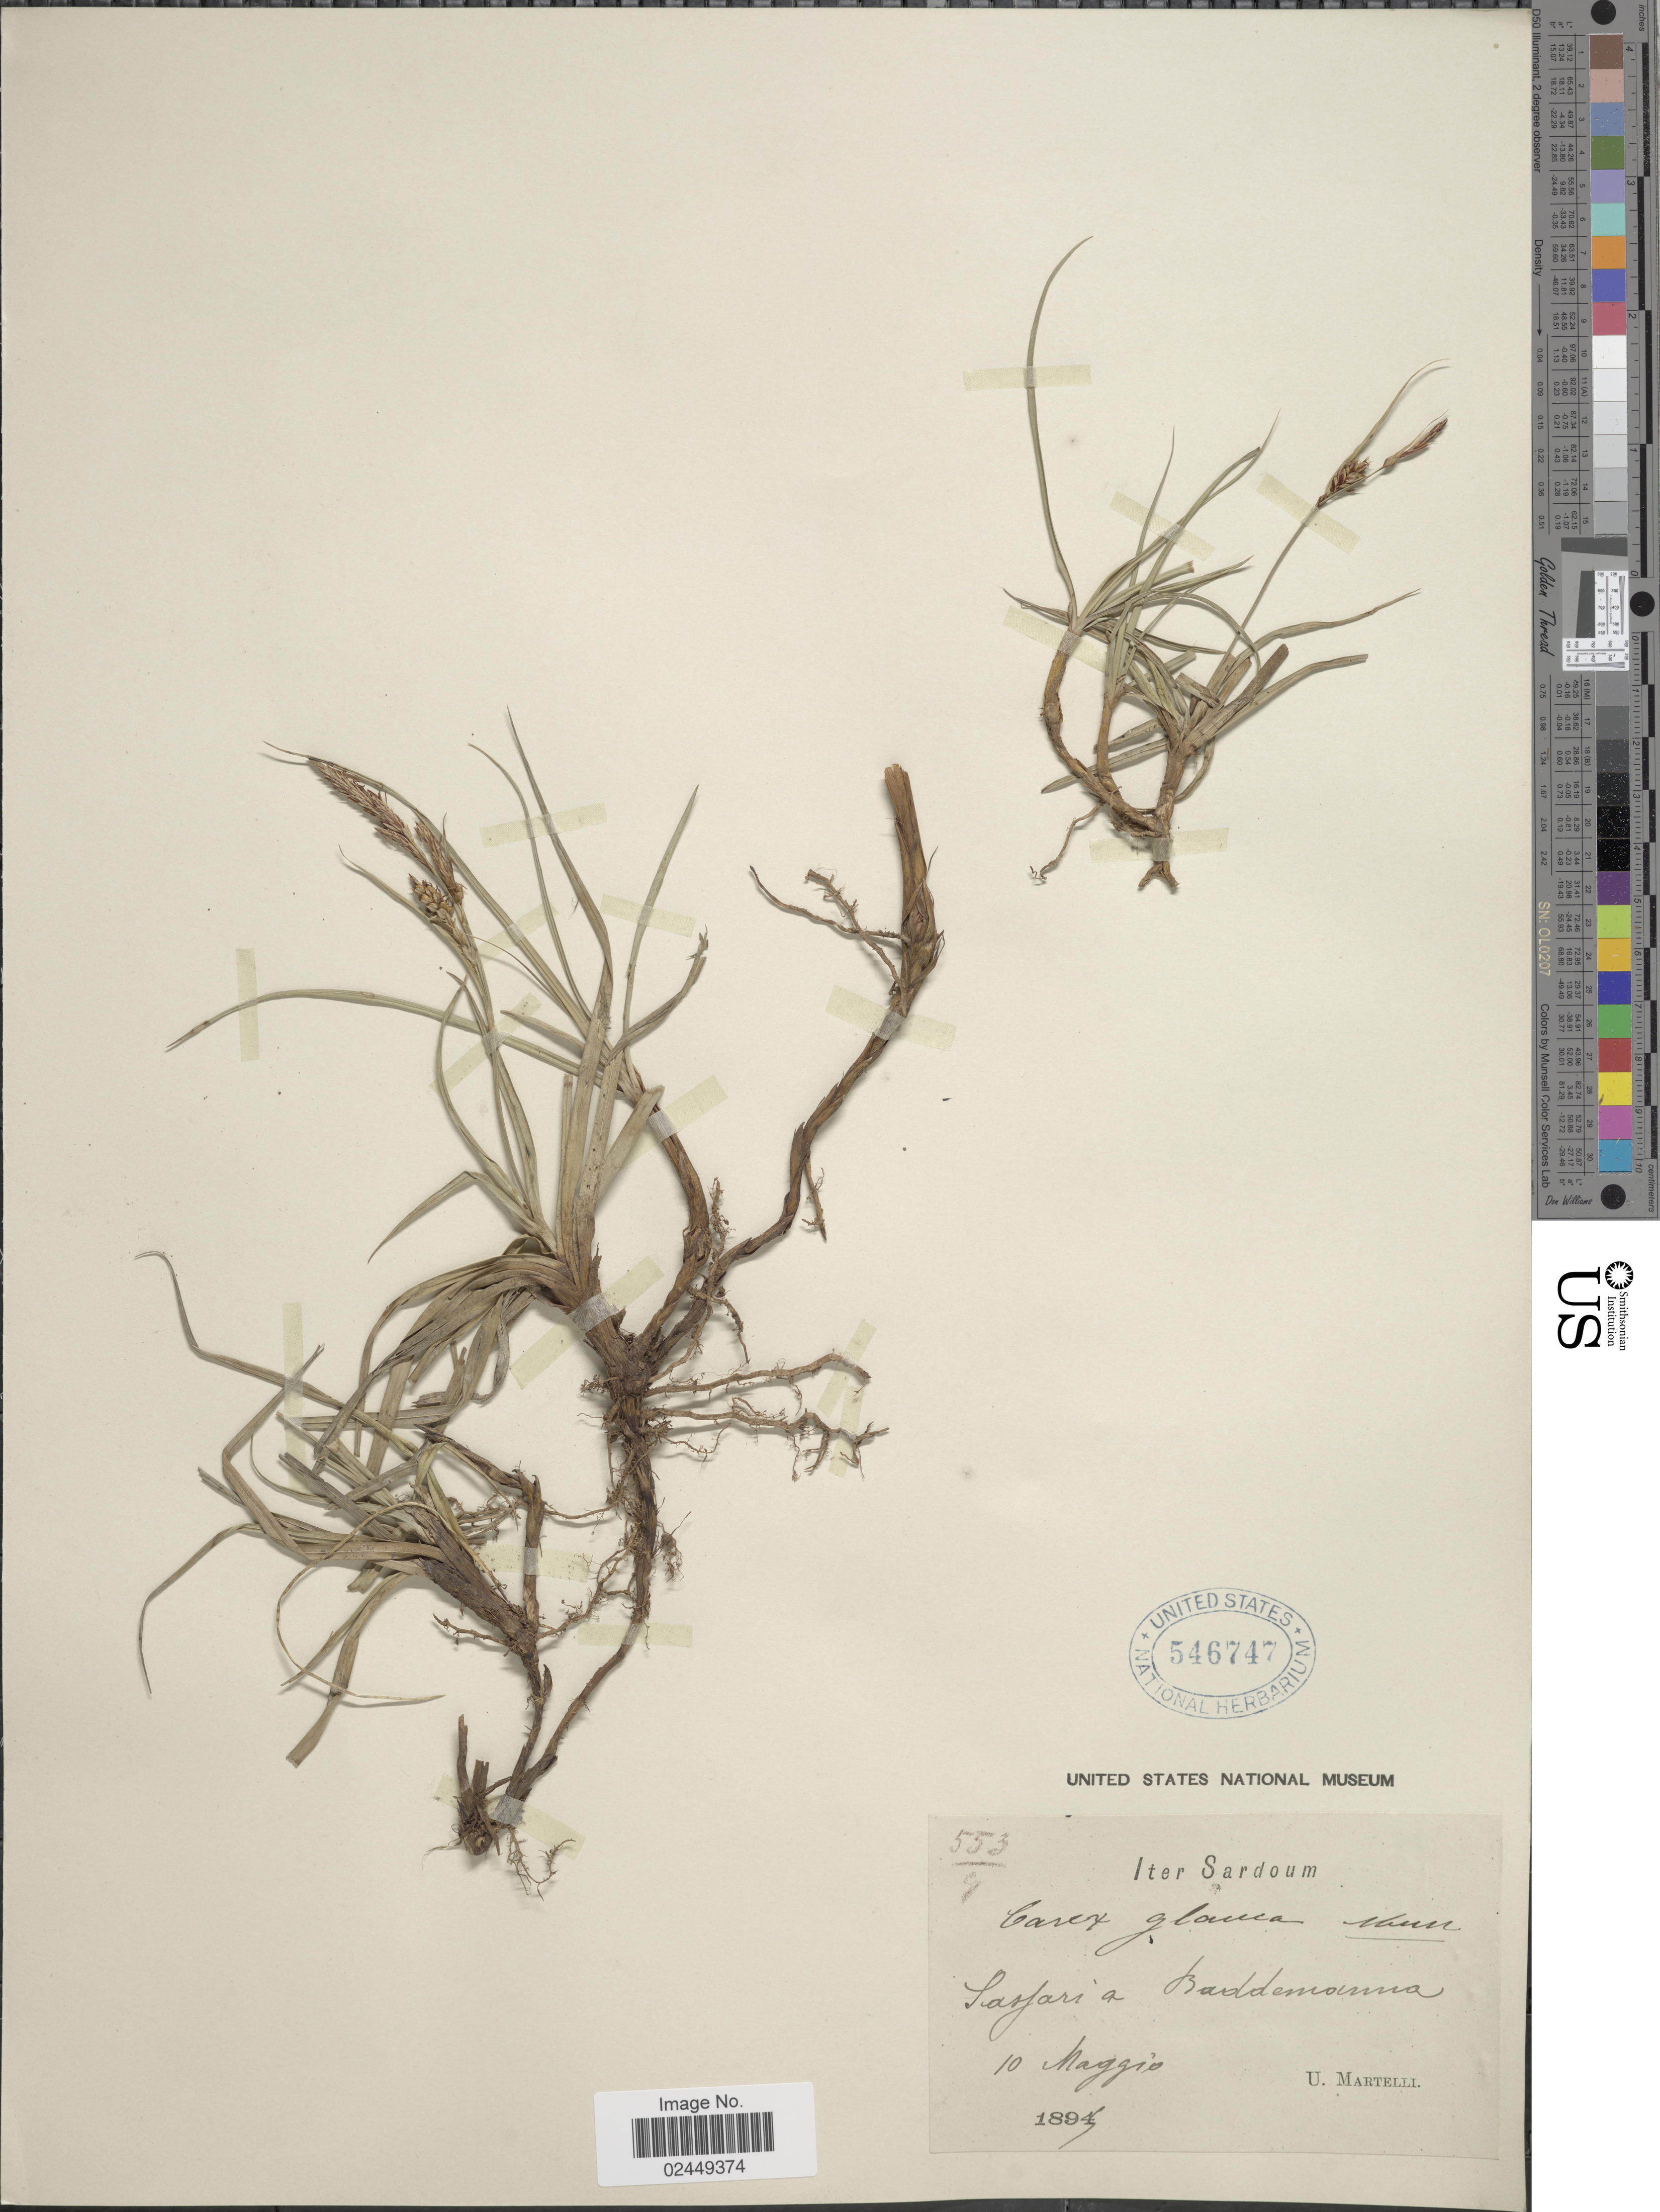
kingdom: Plantae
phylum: Tracheophyta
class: Liliopsida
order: Poales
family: Cyperaceae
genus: Carex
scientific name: Carex flacca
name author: Schreb.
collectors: U. Martelli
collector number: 553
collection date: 1885-05-10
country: Italy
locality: Sardoum, Sasfaria Baddemanna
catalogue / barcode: US 546747